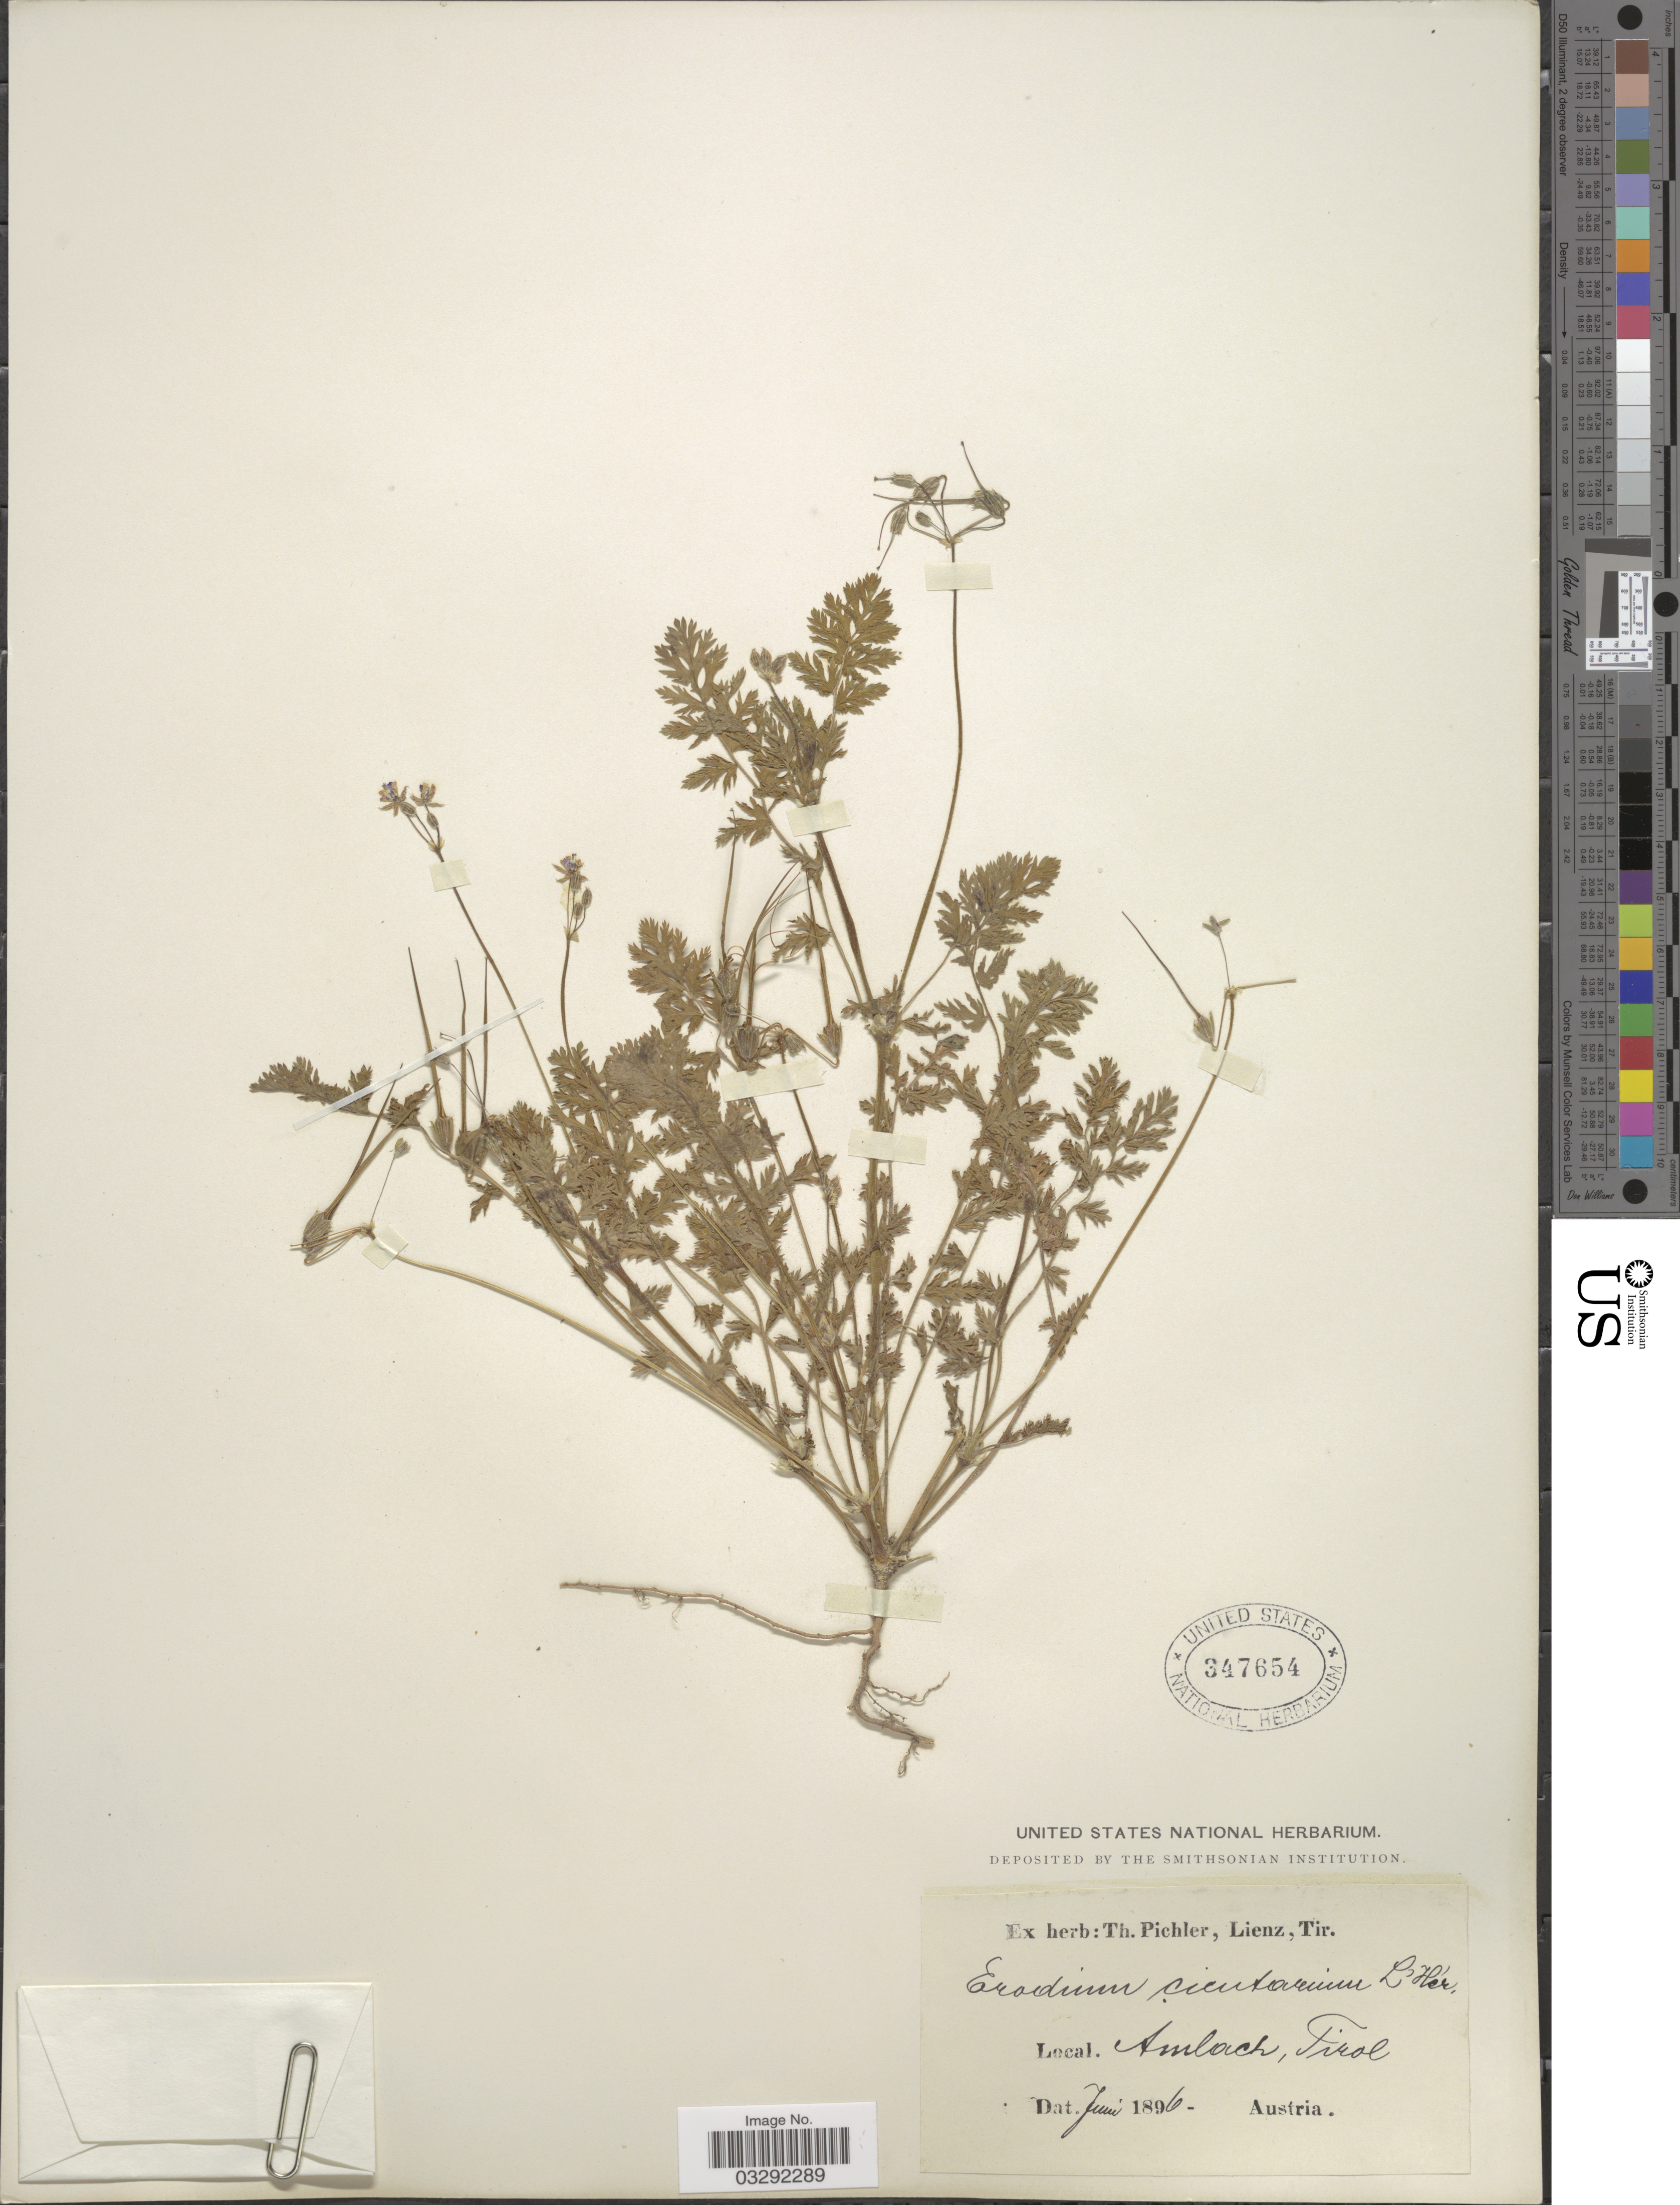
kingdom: Plantae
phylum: Tracheophyta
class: Magnoliopsida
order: Geraniales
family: Geraniaceae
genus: Erodium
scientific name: Erodium cicutarium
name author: (L.) L'Hér.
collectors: ex herb. T. Pichler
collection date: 1896-06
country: Austria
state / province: Tirol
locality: Amlach.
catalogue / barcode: US 347654